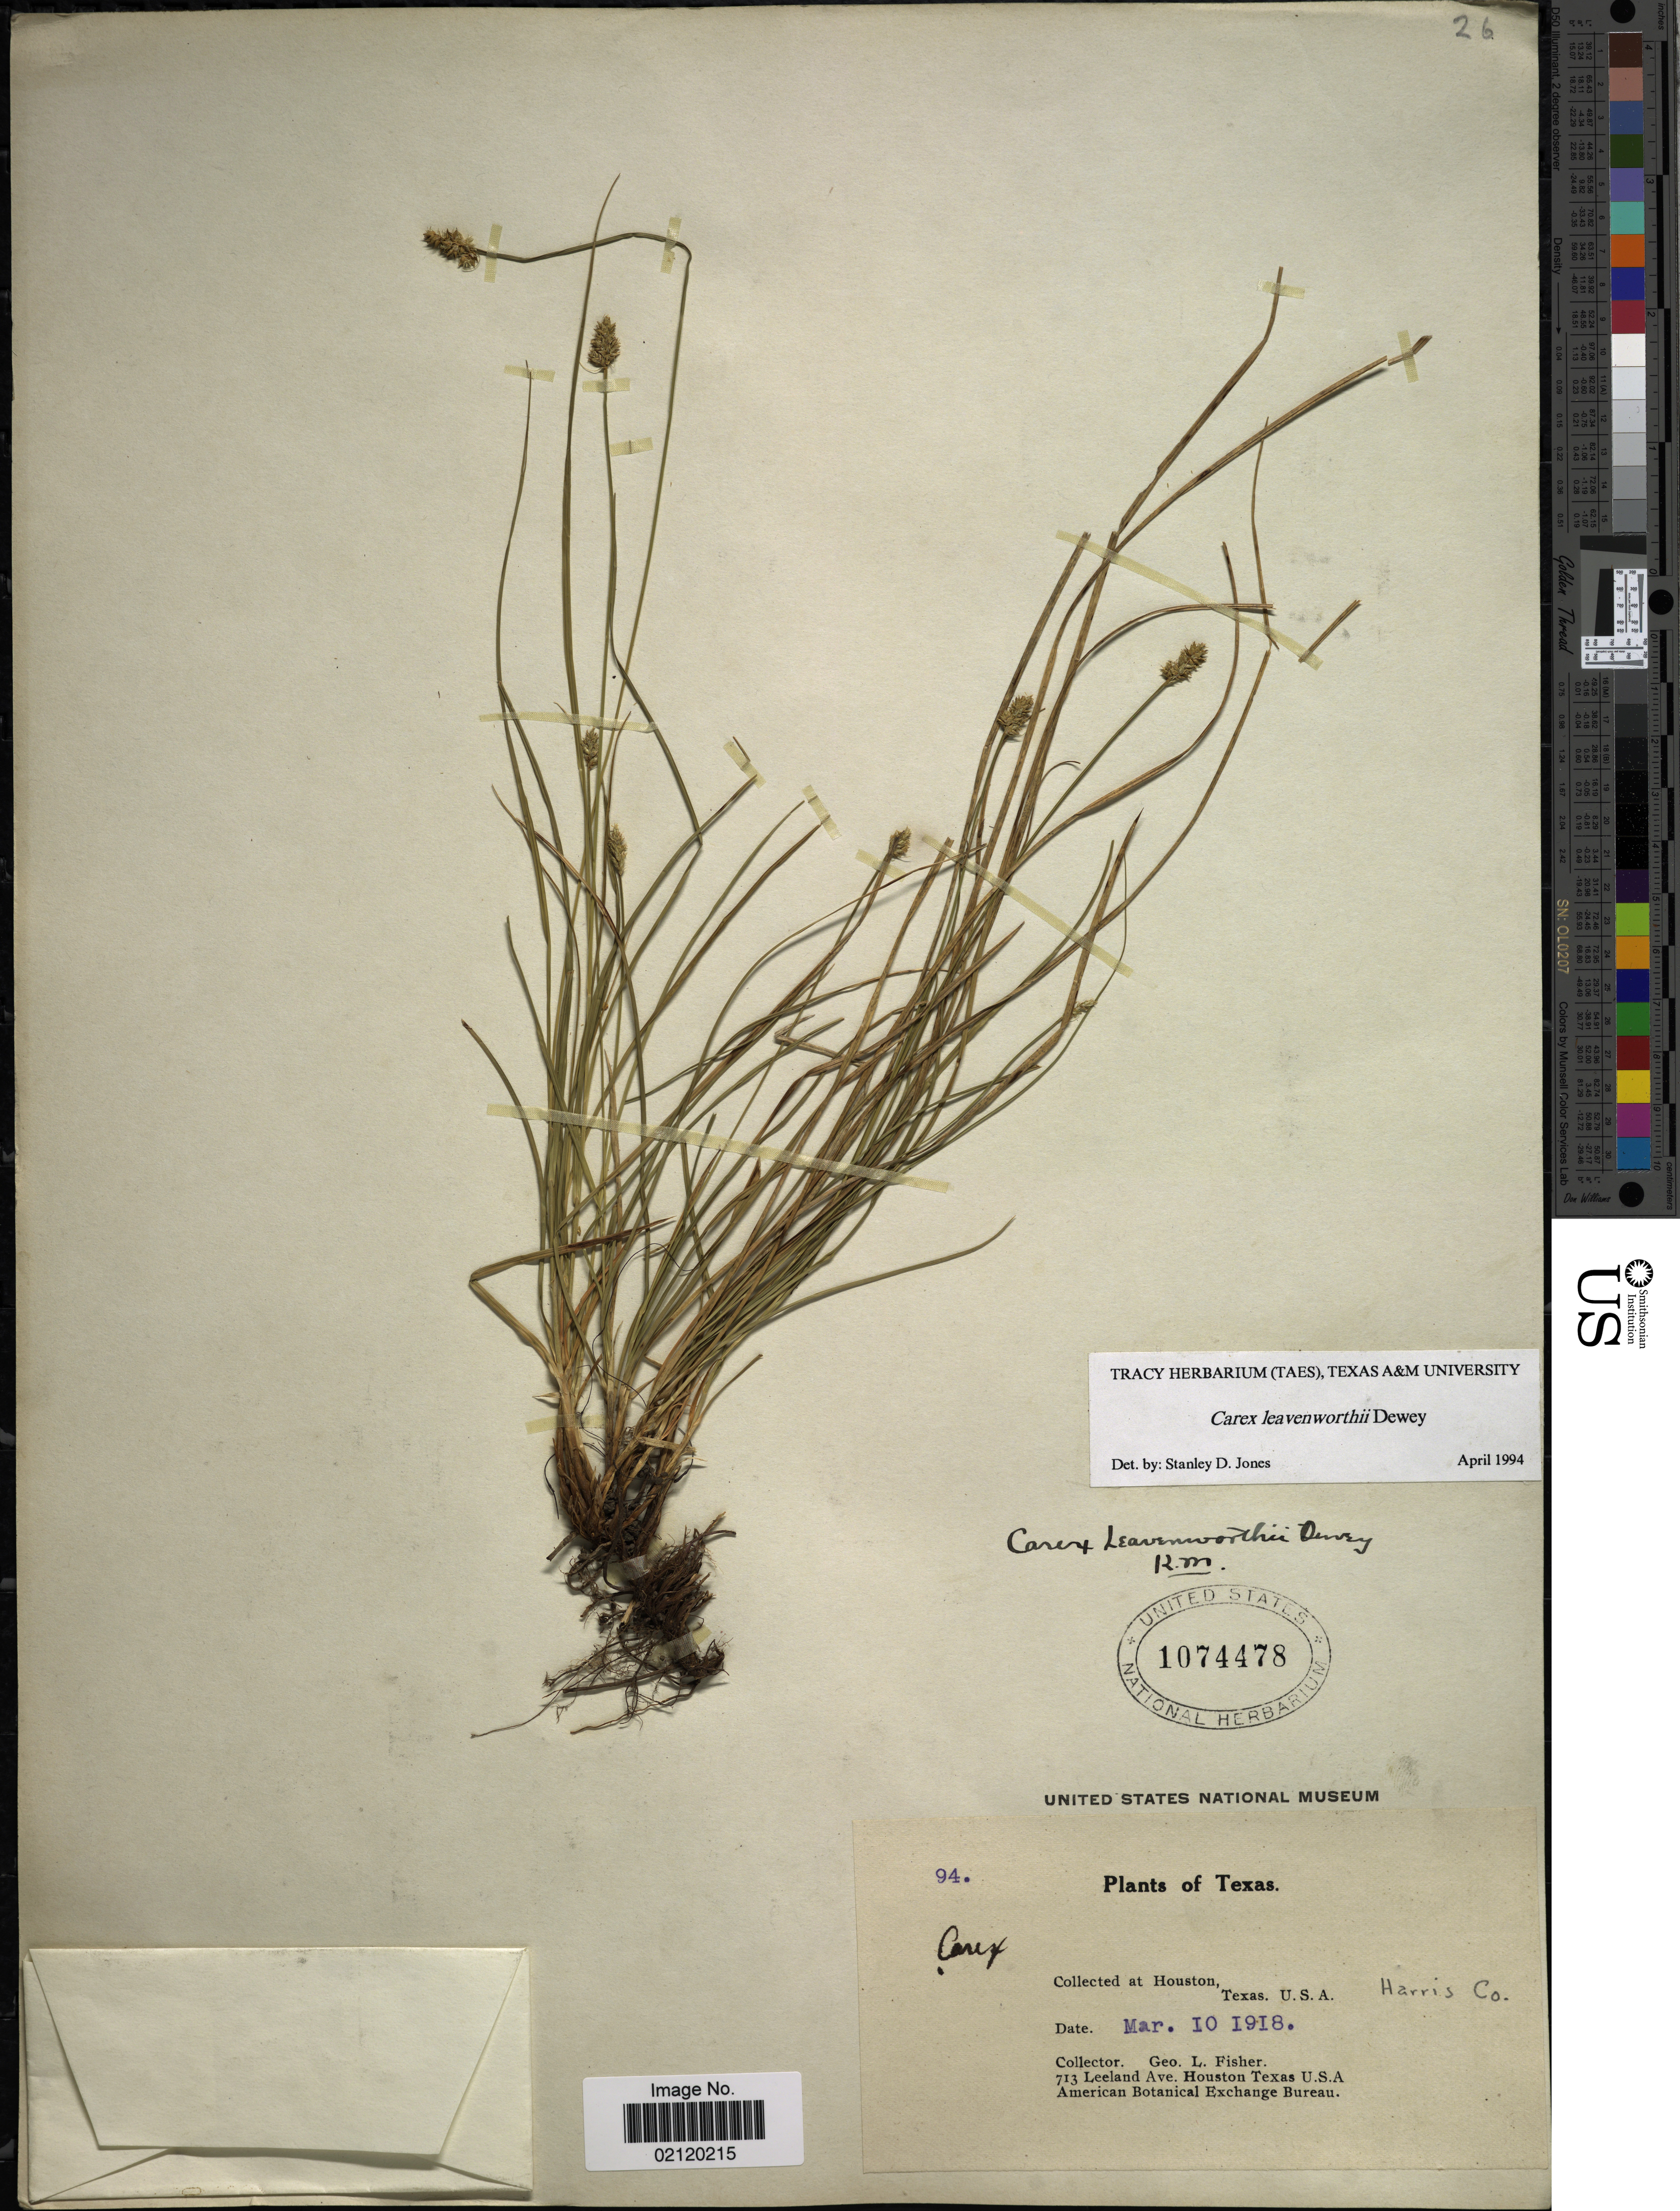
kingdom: Plantae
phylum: Tracheophyta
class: Liliopsida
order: Poales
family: Cyperaceae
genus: Carex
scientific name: Carex leavenworthii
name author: Dewey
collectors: G. L. Fisher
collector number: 94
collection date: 1918-03-10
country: United States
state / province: Texas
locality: Houston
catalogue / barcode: US 1074478